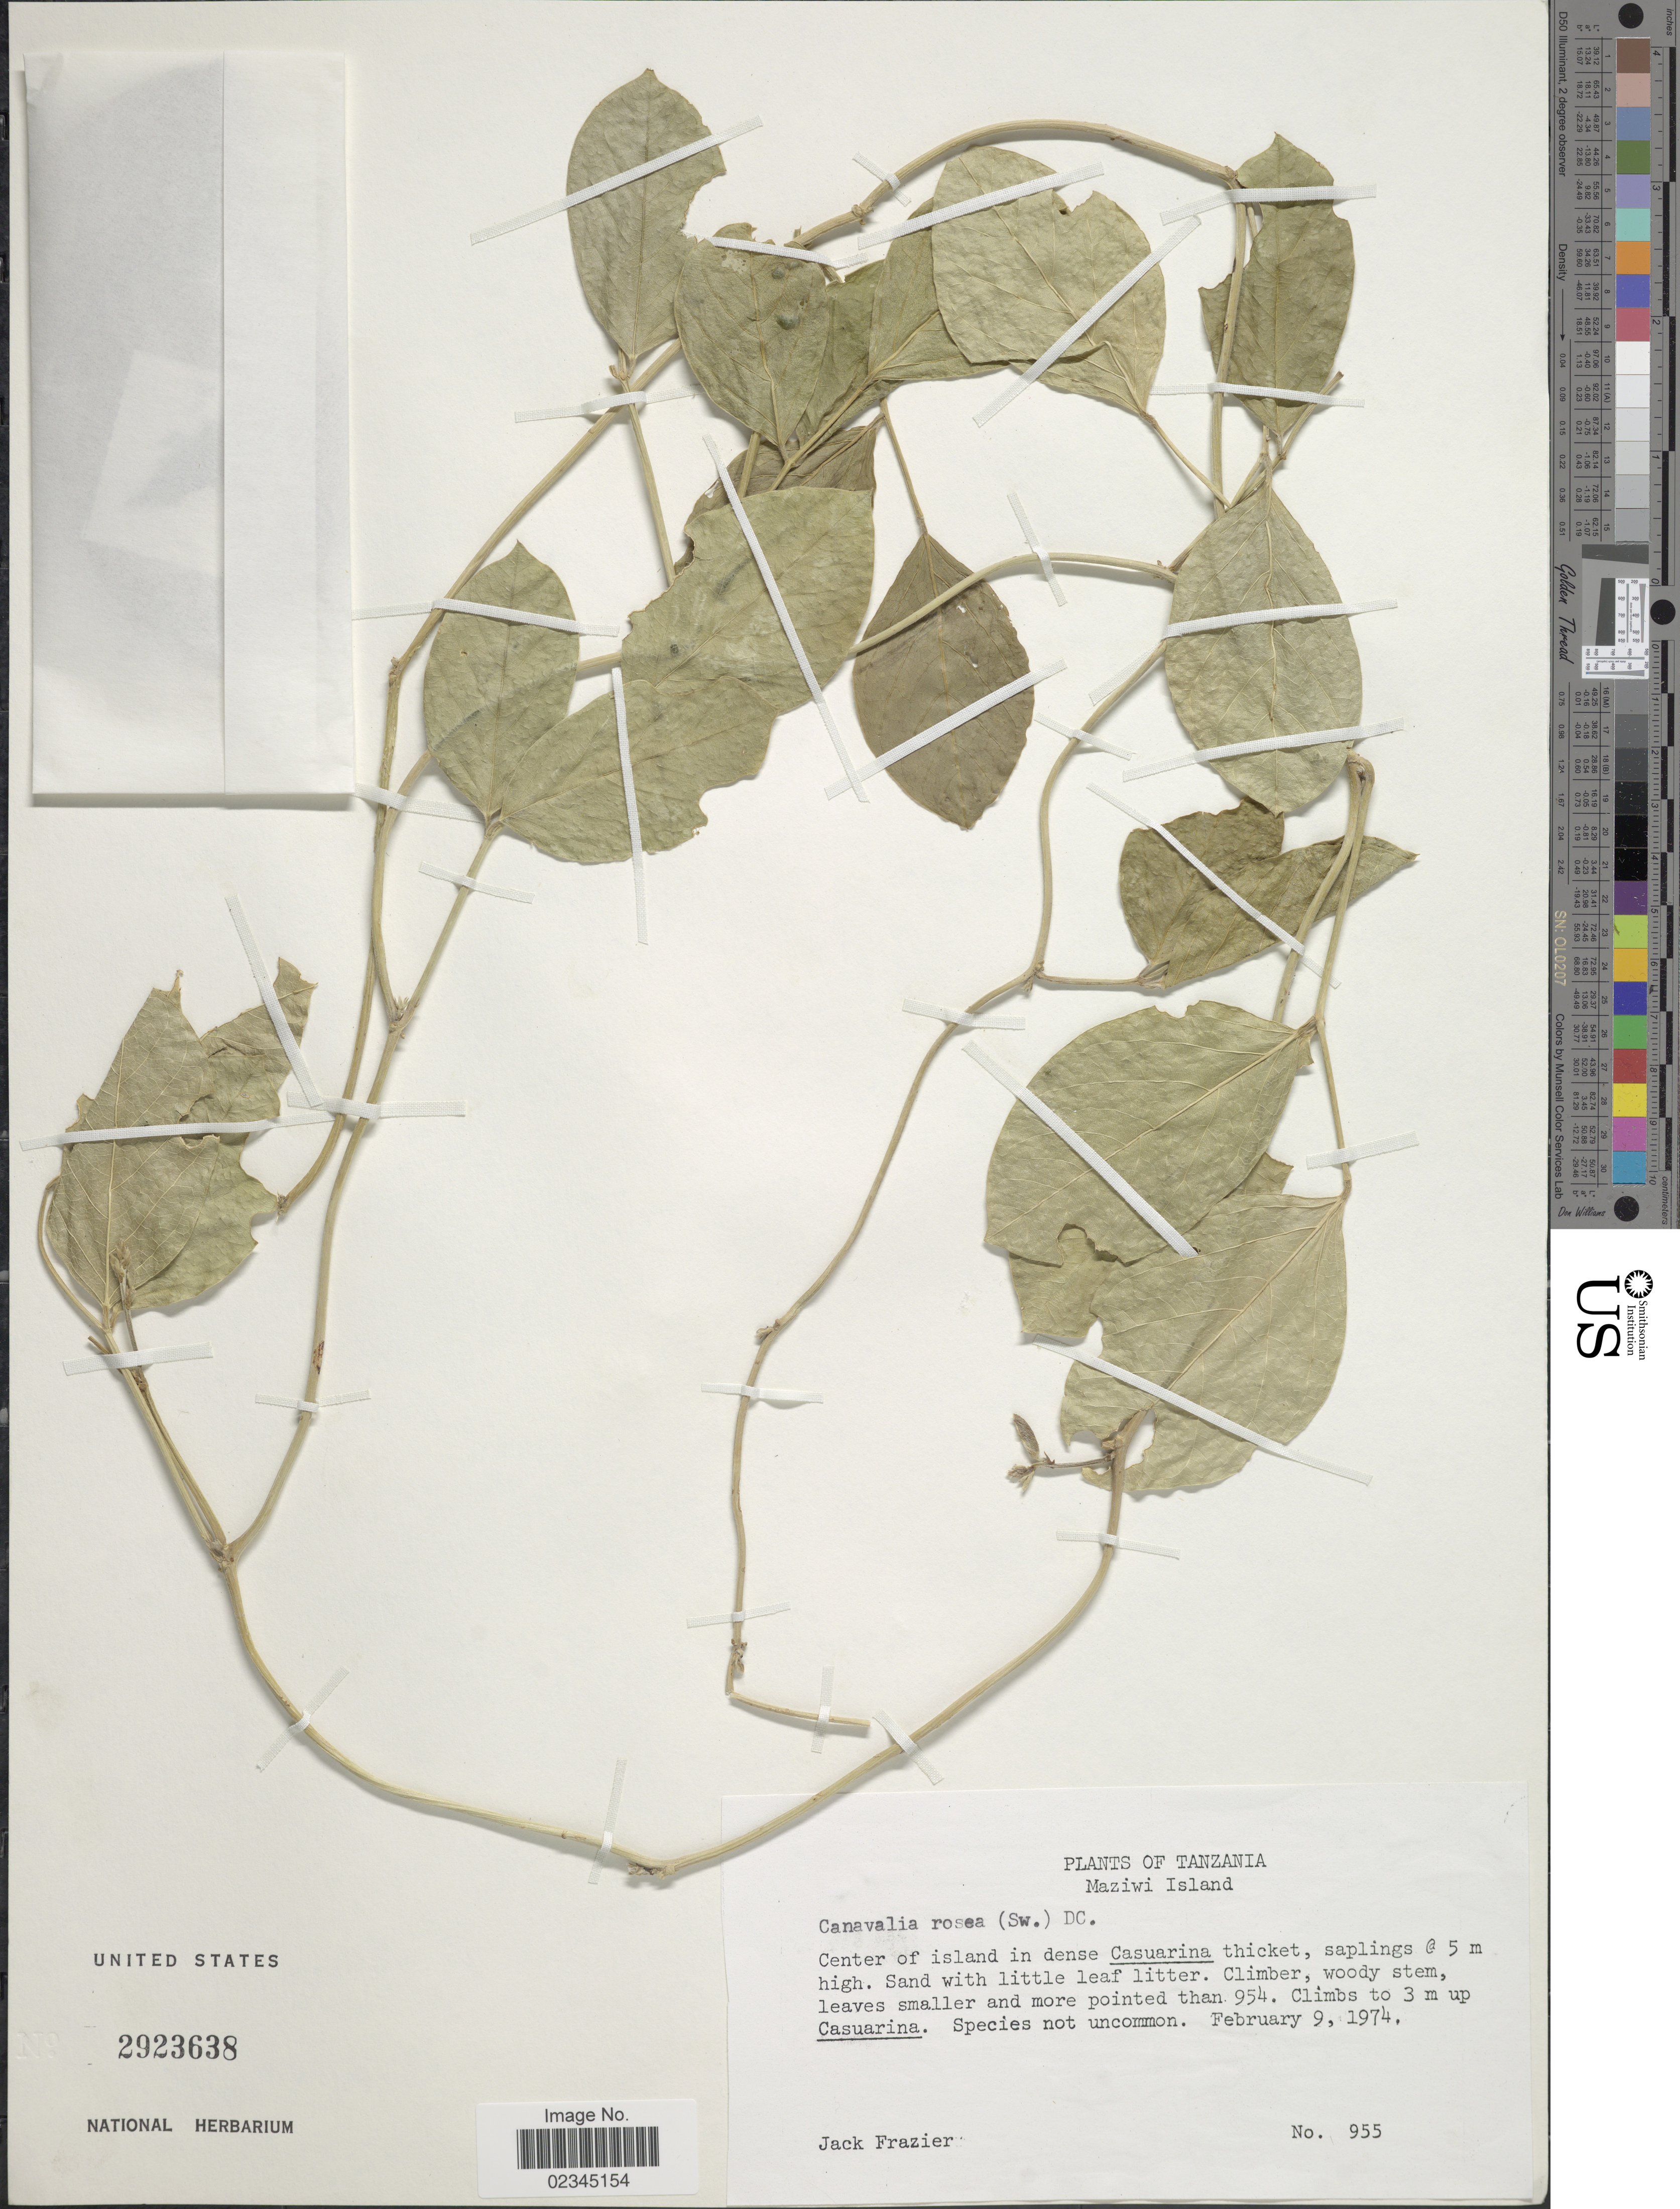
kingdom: Plantae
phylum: Tracheophyta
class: Magnoliopsida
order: Fabales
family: Fabaceae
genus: Canavalia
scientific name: Canavalia rosea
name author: (Sw.) DC.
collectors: J. Frazier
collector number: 955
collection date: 1974-02-09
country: Tanzania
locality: Tanzania, Maziwi Island. Center of Island.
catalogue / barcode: US 2923638